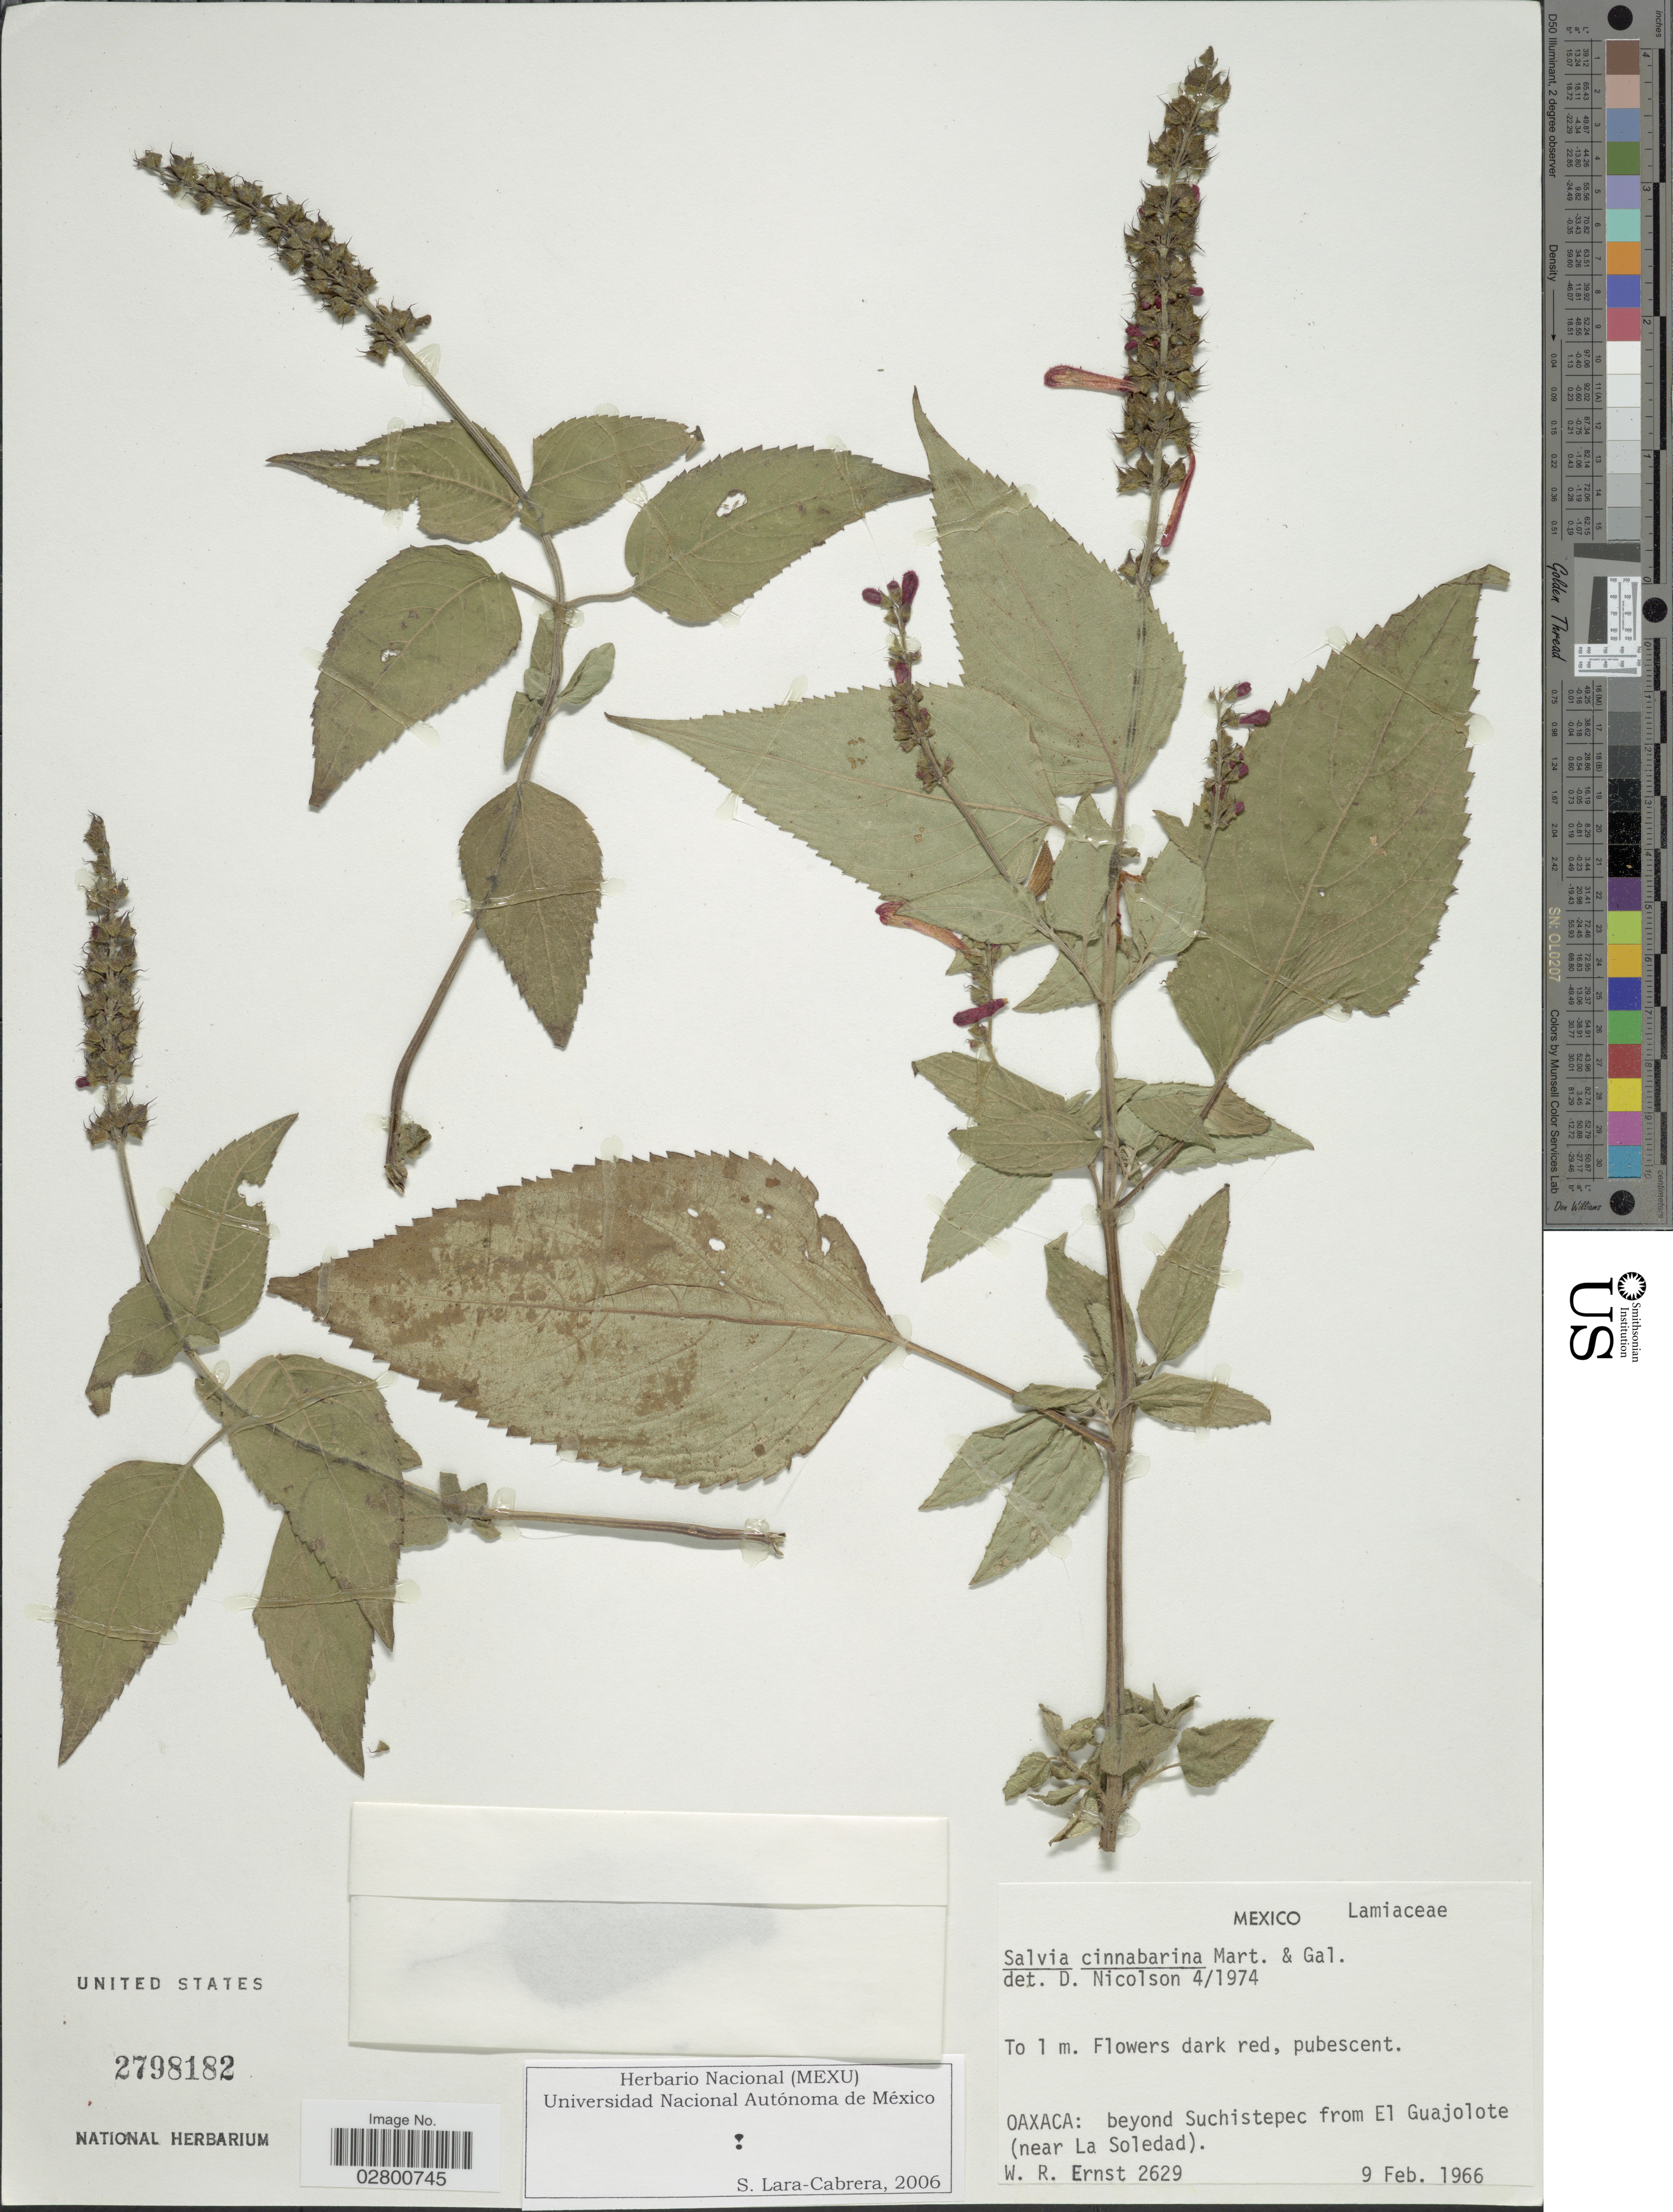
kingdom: Plantae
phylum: Tracheophyta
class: Magnoliopsida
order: Lamiales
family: Lamiaceae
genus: Salvia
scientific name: Salvia cinnabarina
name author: M. Martens & Galeotti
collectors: W. R. Ernst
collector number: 2629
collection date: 1966-02-09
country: Mexico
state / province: Oaxaca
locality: Beyond Suchistepec from El Guajolote (near La Soledad).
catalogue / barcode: US 2798182